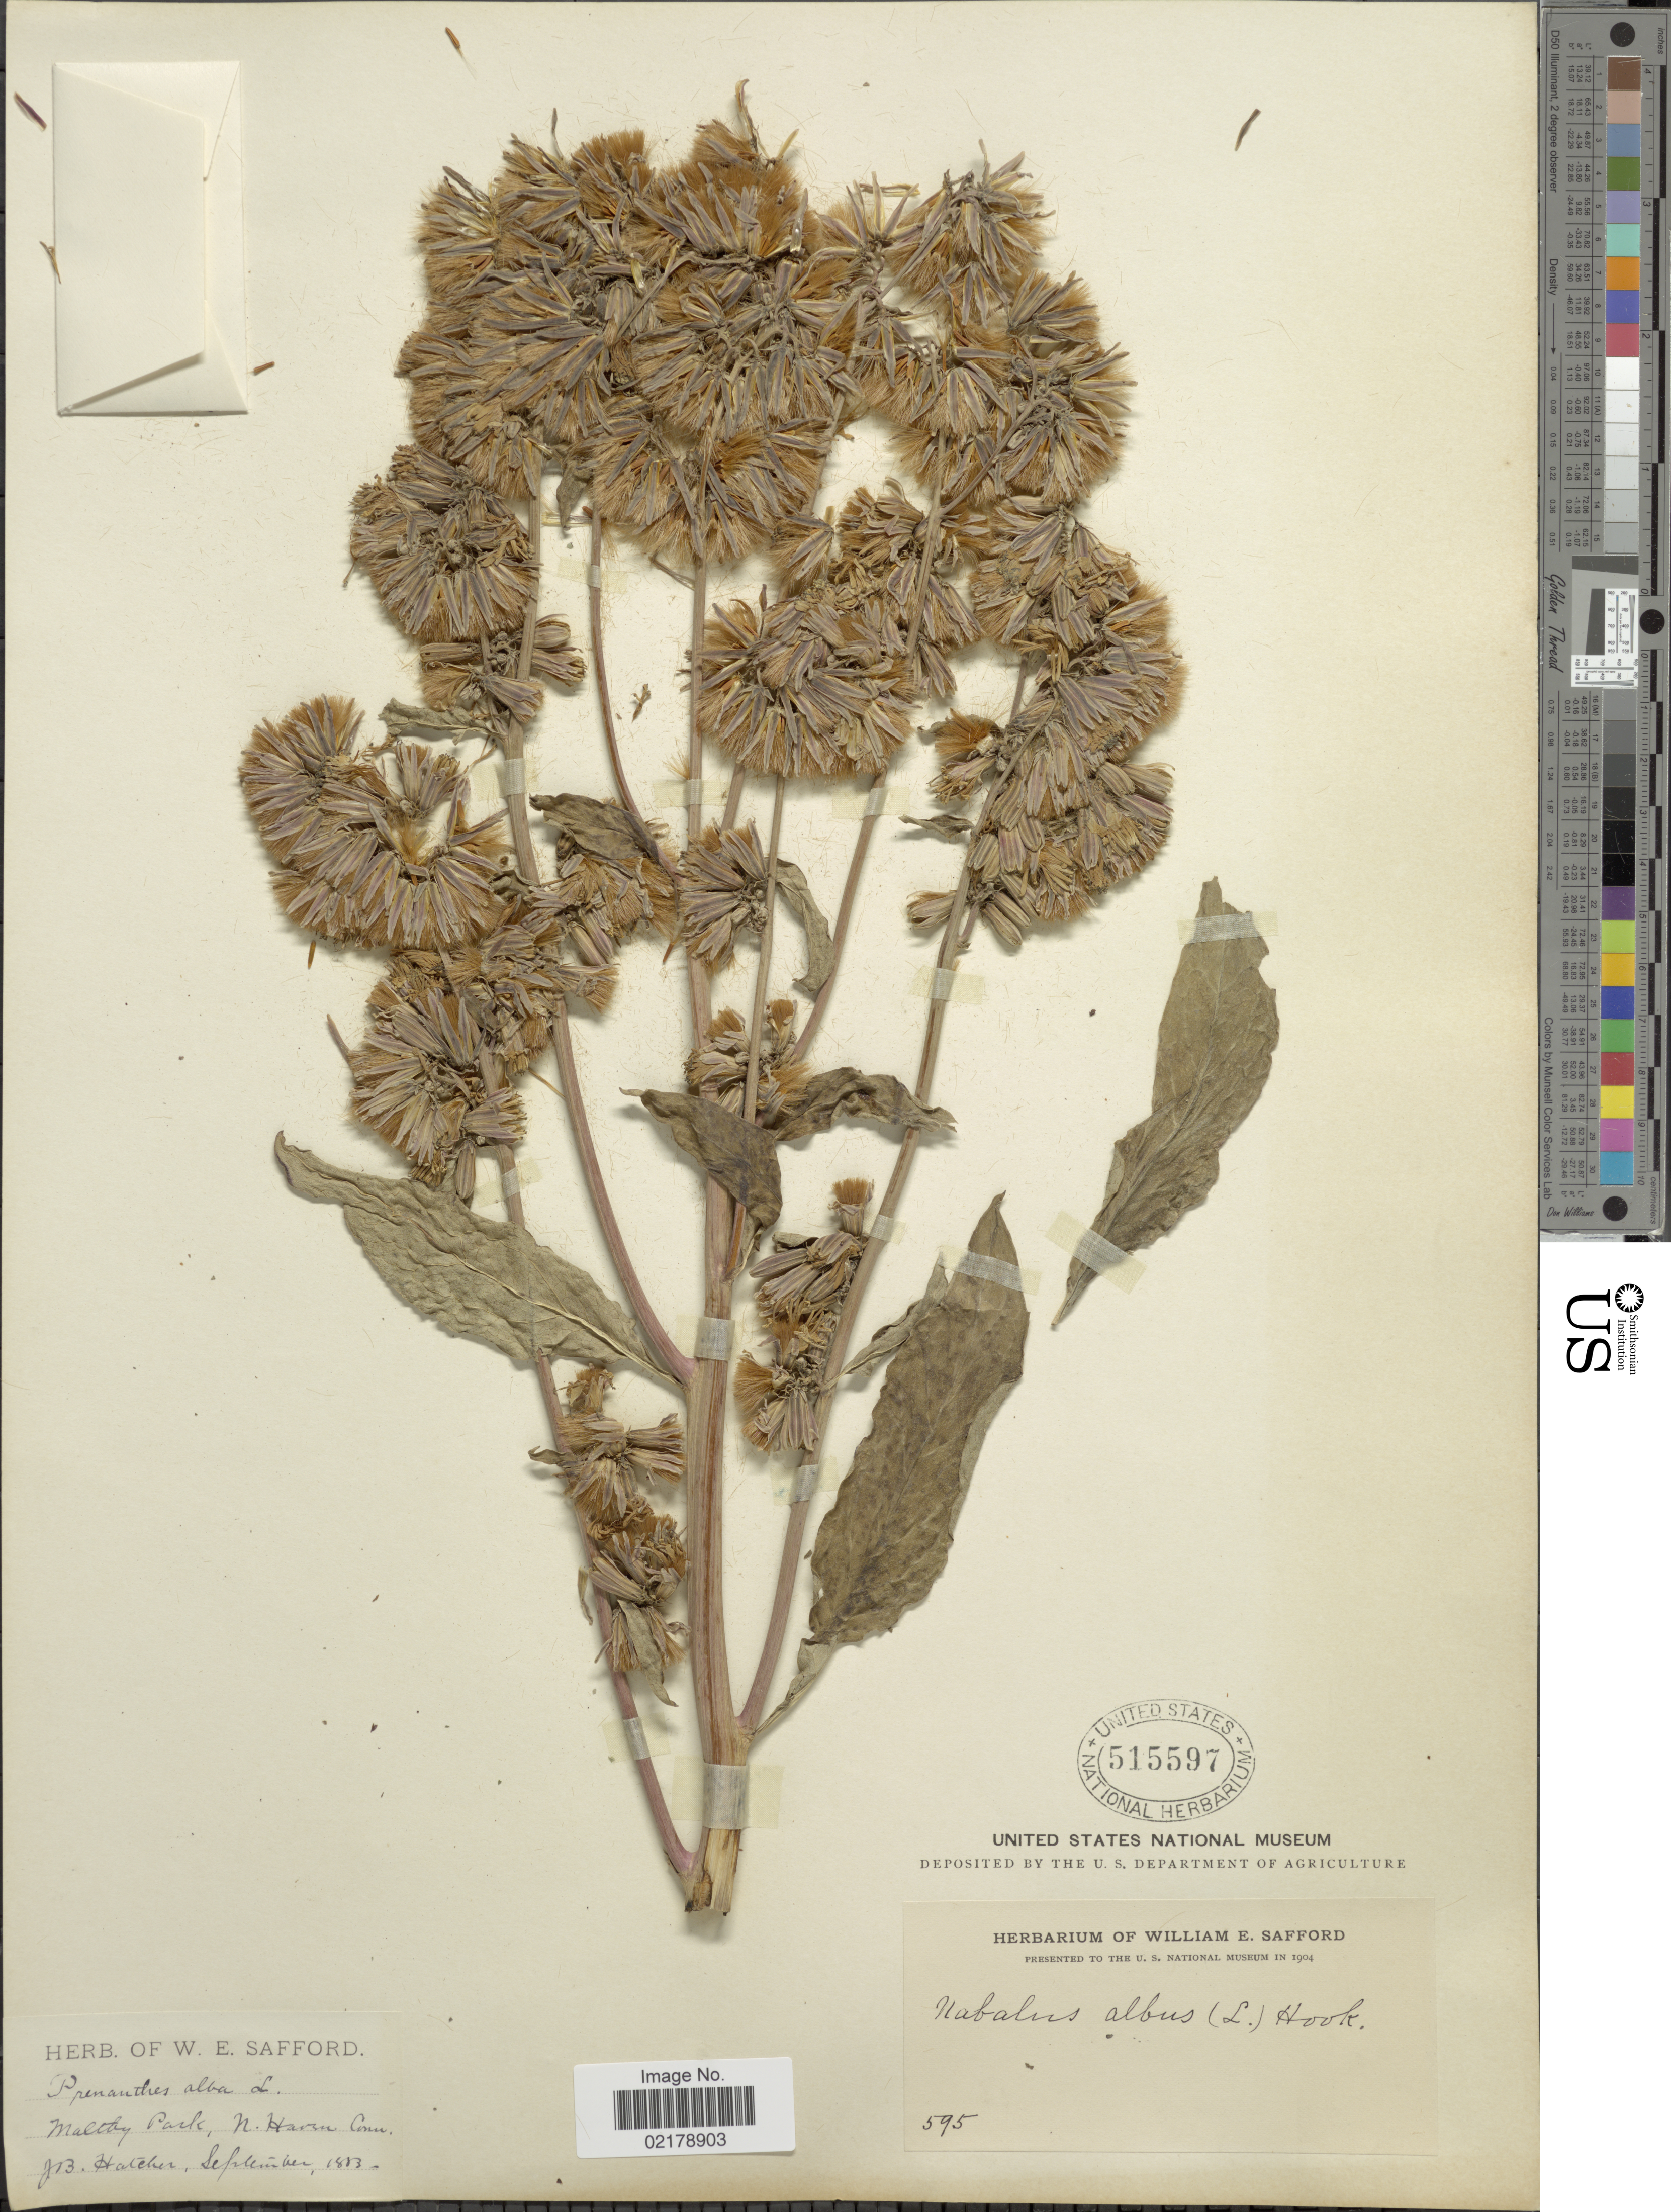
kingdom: Plantae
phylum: Tracheophyta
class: Magnoliopsida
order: Asterales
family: Asteraceae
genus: Nabalus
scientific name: Nabalus albus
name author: (L.) Hook.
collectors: J. Hatcher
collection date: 1883-09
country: United States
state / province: Connecticut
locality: Malby Park, N. Haven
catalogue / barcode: US 515597